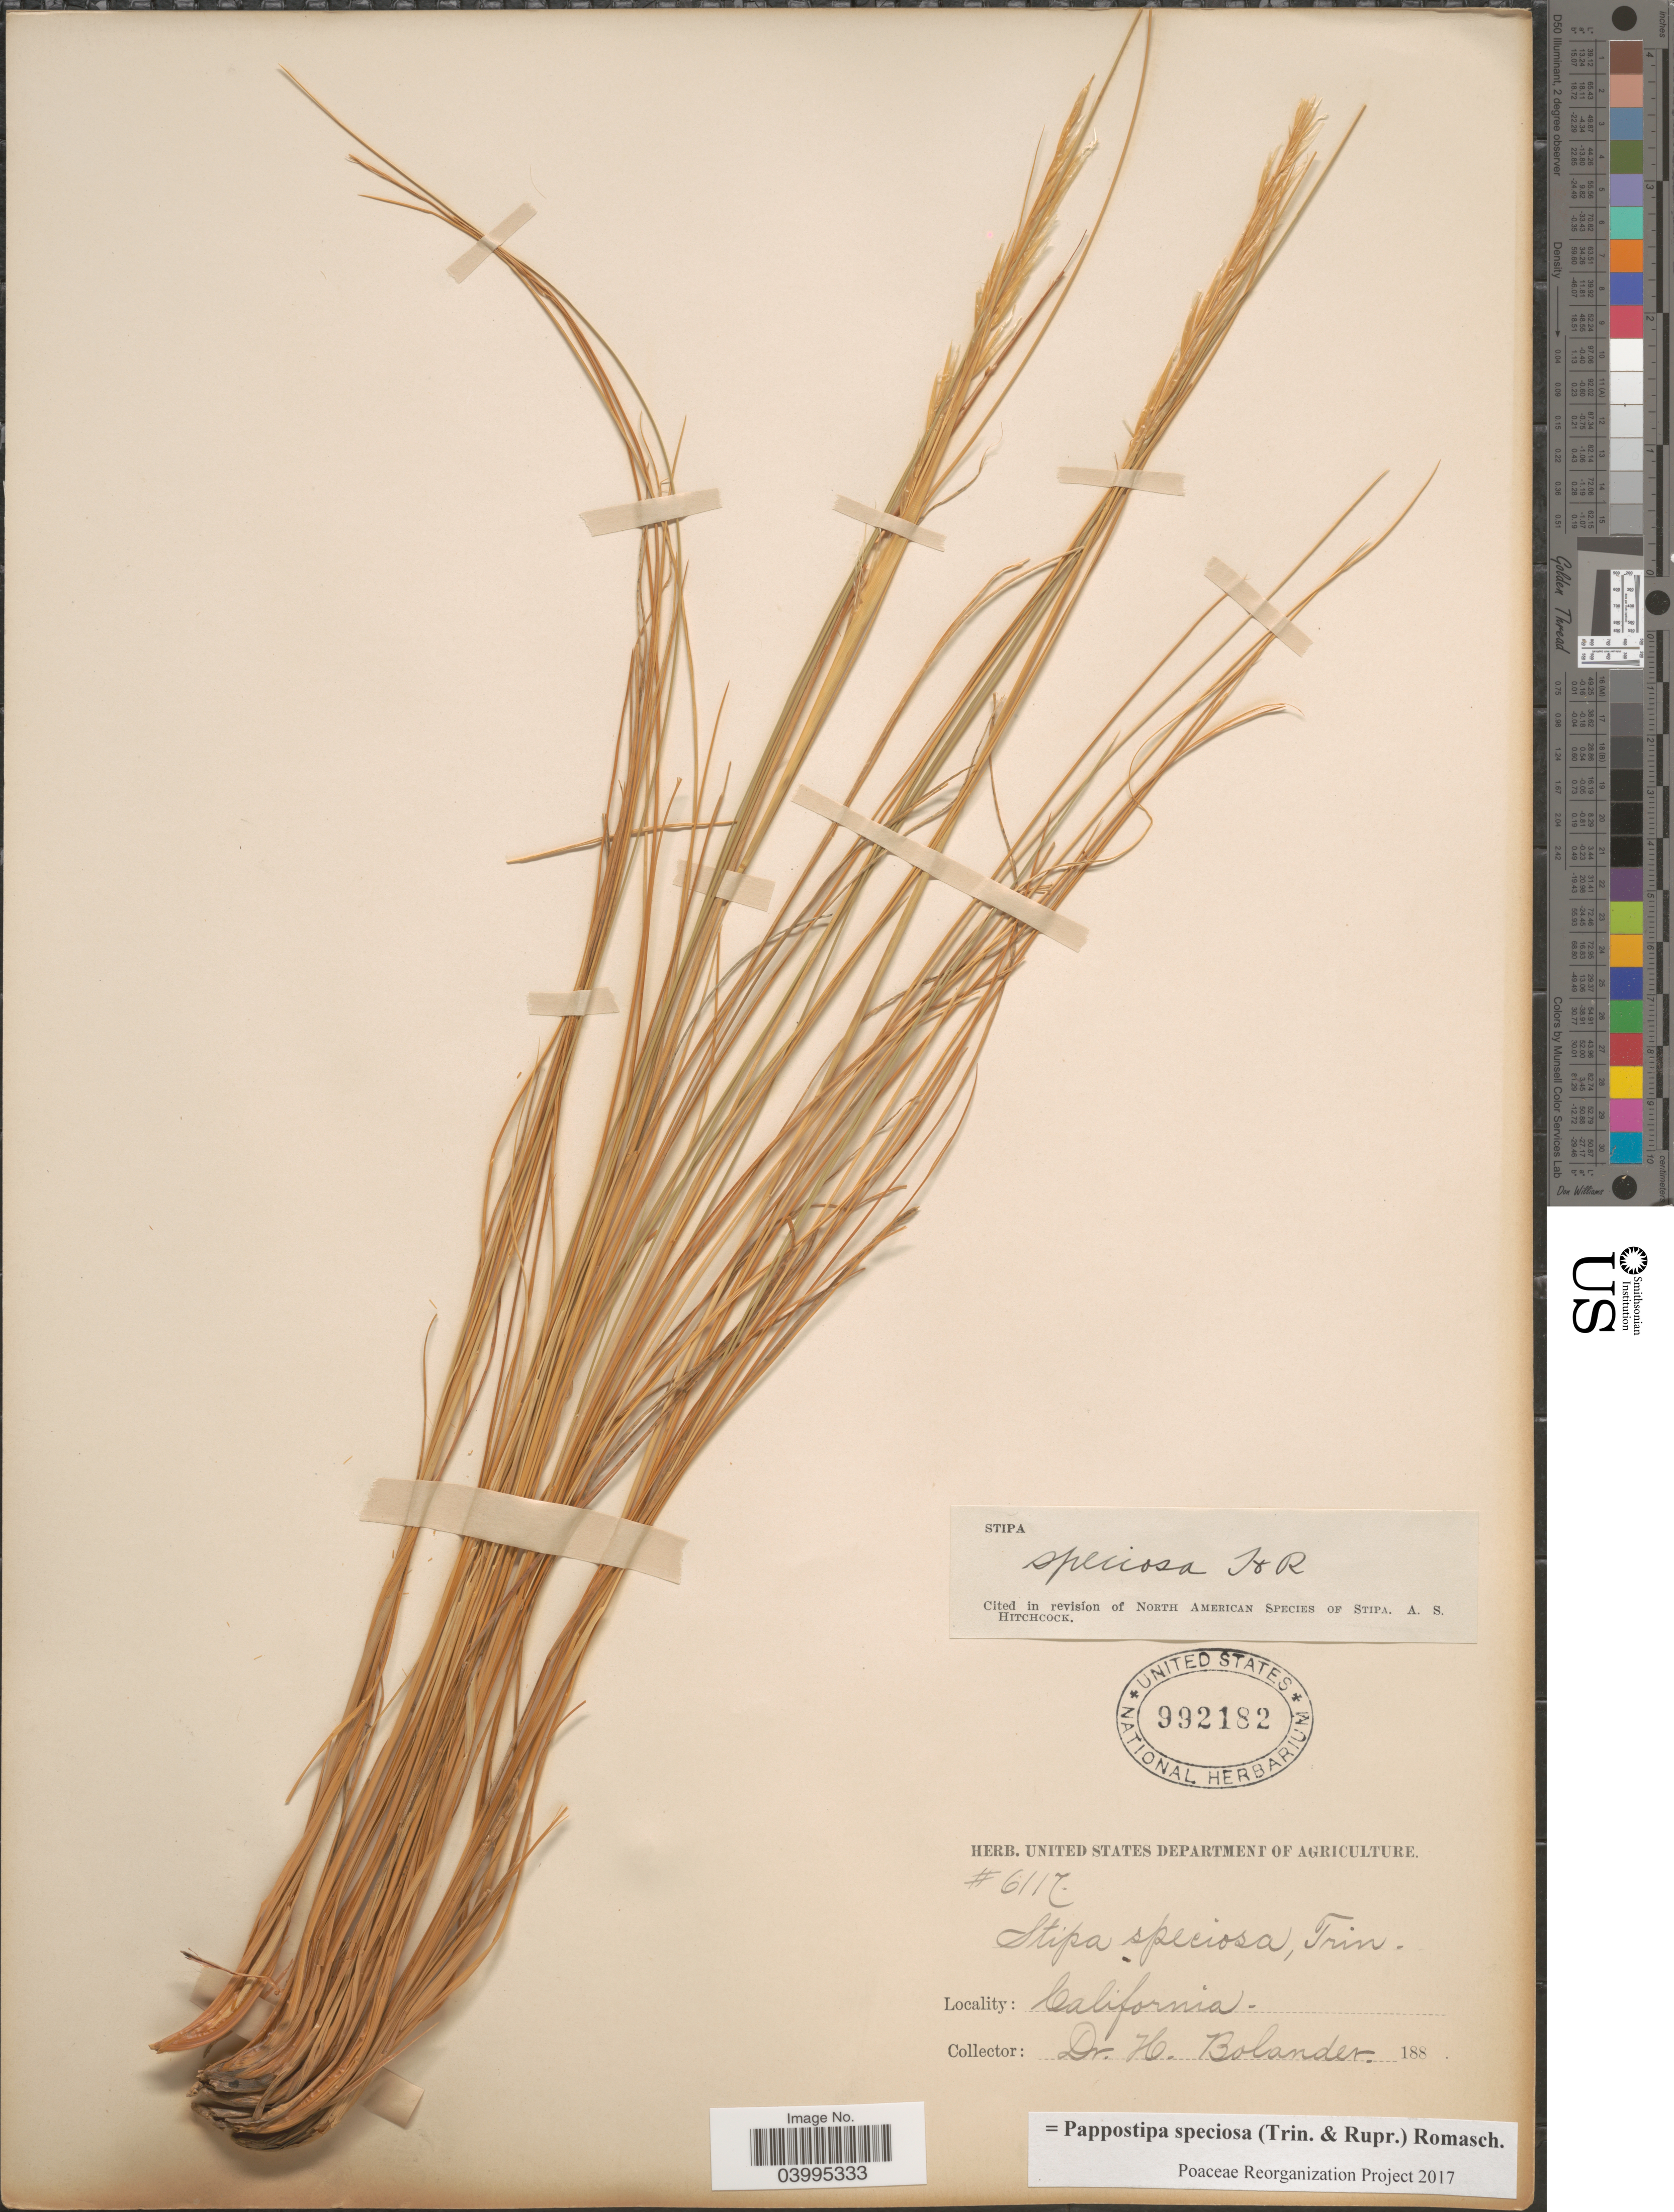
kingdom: Plantae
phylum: Tracheophyta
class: Liliopsida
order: Poales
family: Poaceae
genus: Pappostipa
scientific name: Pappostipa speciosa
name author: (Trin. & Rupr.) Romasch.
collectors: H. Bolander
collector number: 6117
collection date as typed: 188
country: United States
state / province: California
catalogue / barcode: US 992182